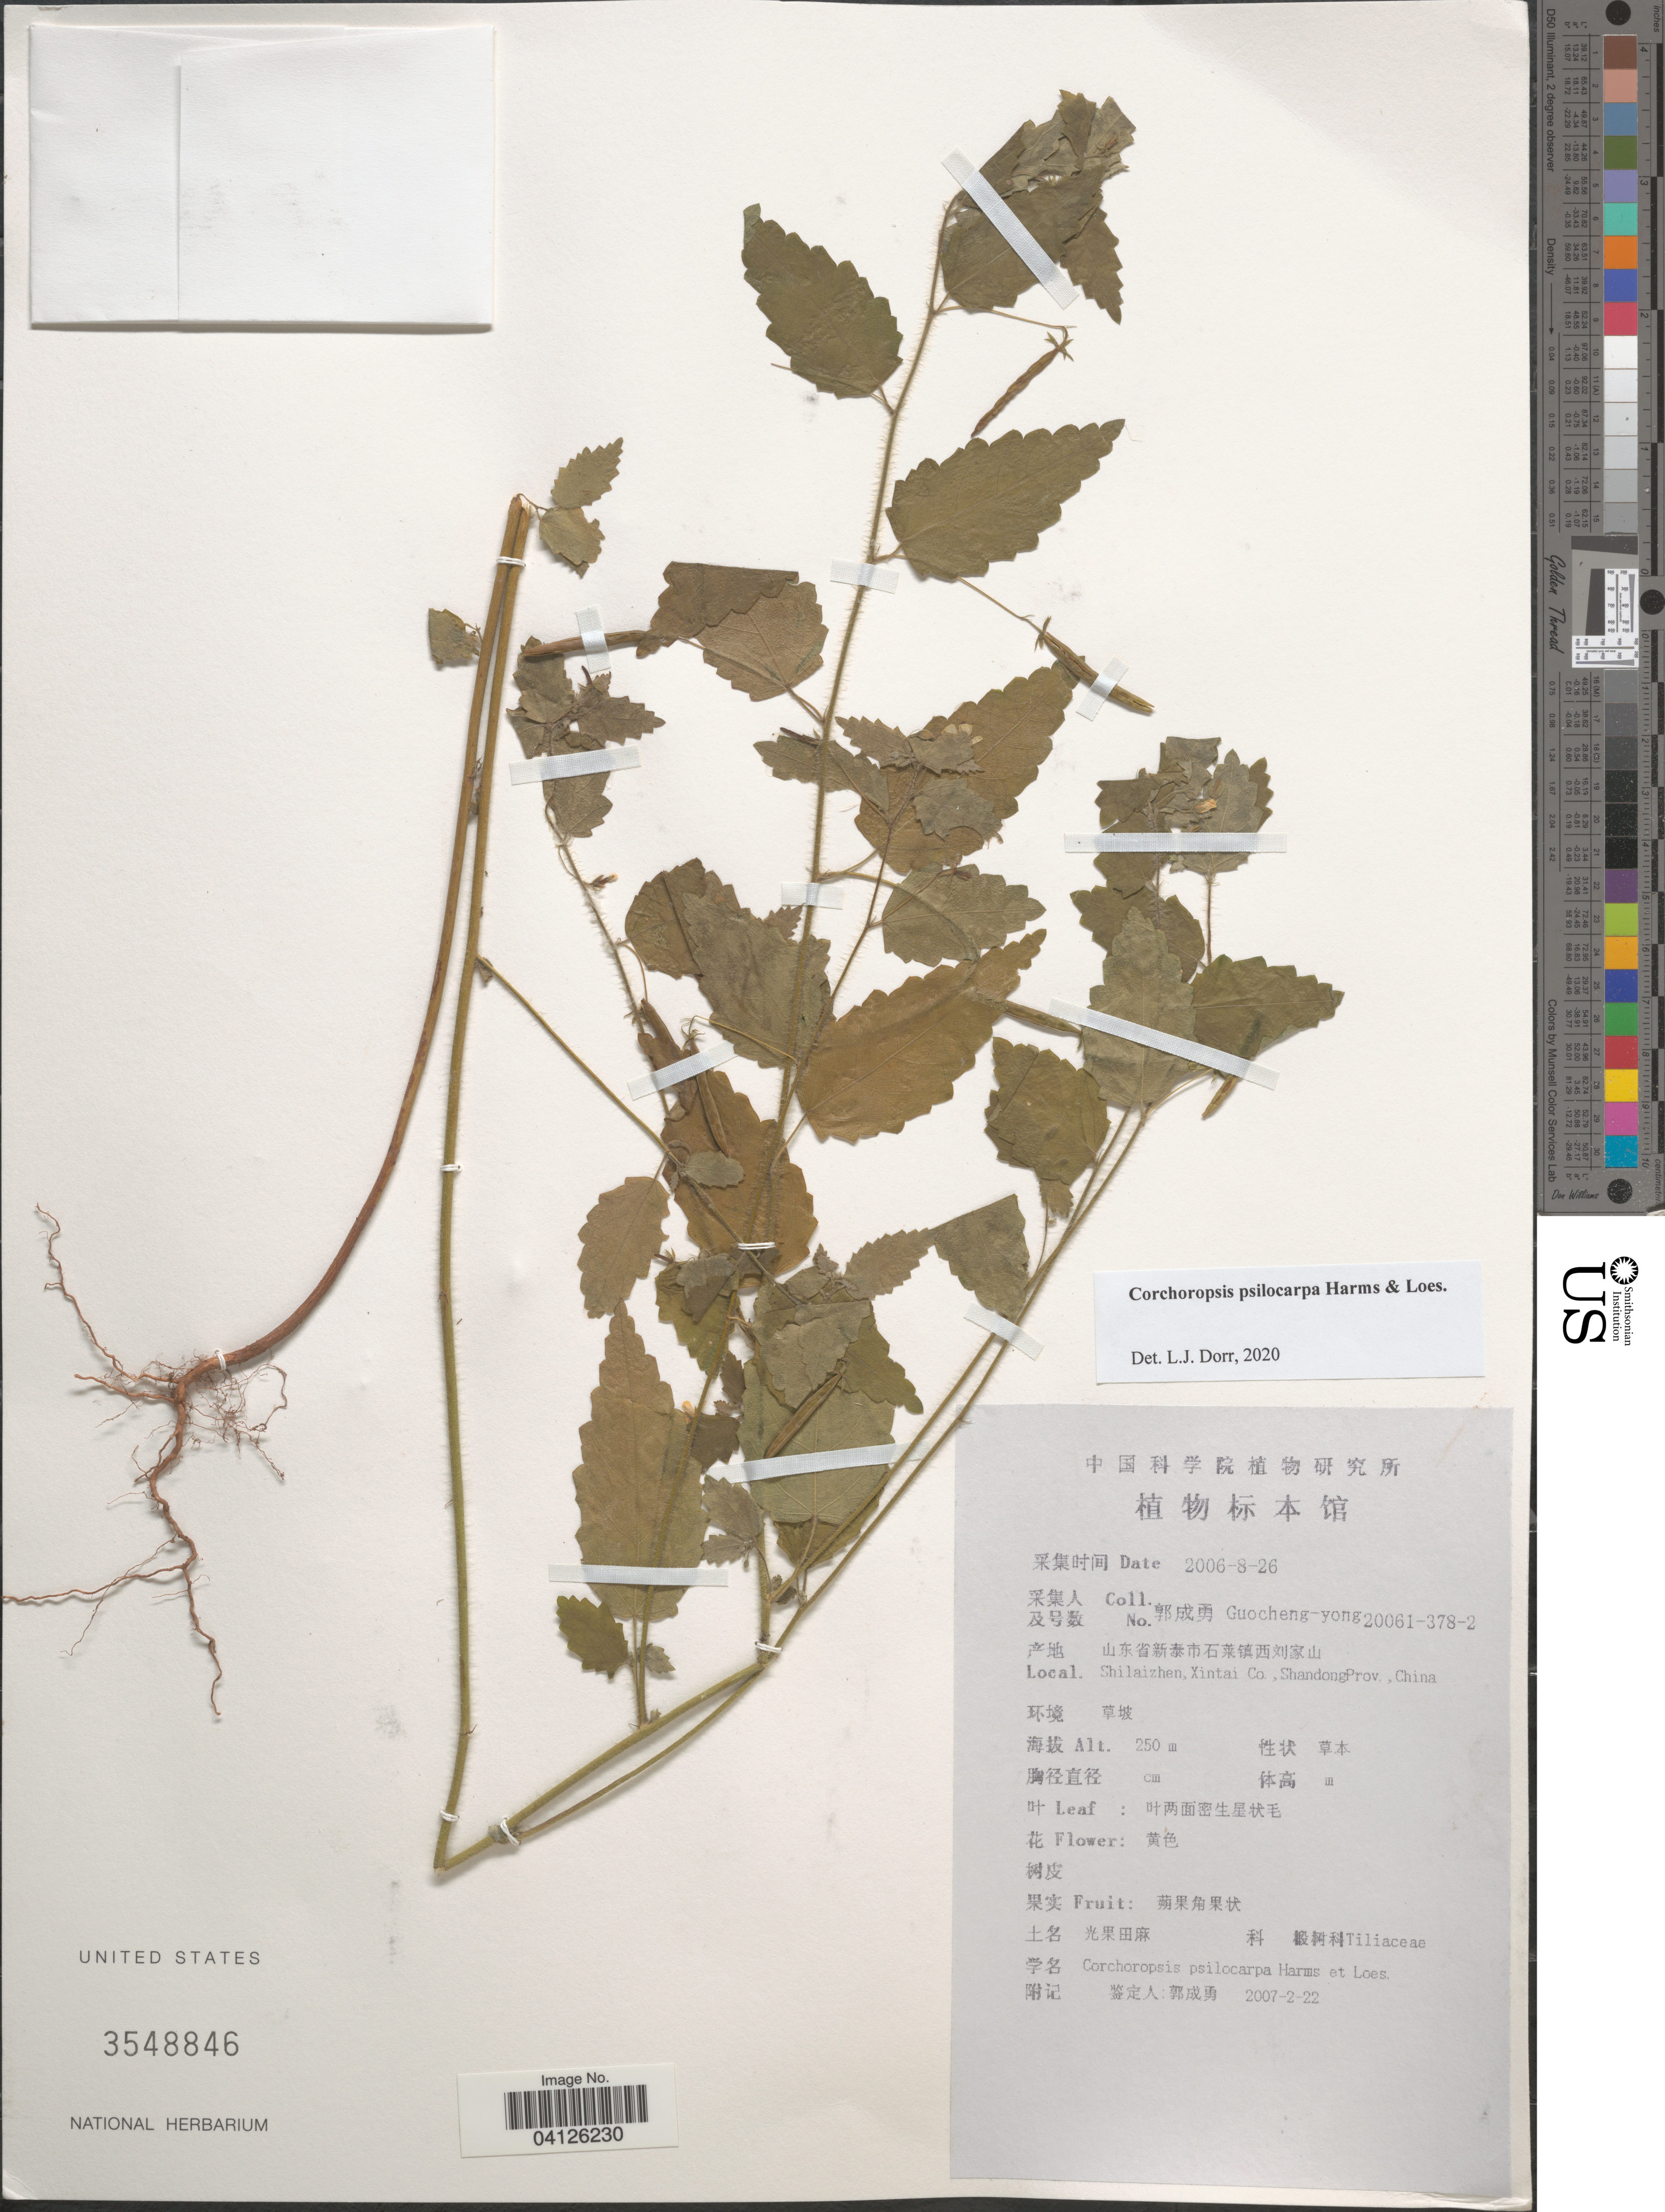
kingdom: Plantae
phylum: Tracheophyta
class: Magnoliopsida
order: Malvales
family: Malvaceae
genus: Corchoropsis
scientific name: Corchoropsis psilocarpa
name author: Harms & Loes.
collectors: Guo cheng-yong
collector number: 20061-378-2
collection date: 2006-08-26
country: China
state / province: Shandong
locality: Shilaizhen, Xintai Co.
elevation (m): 250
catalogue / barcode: US 3548846